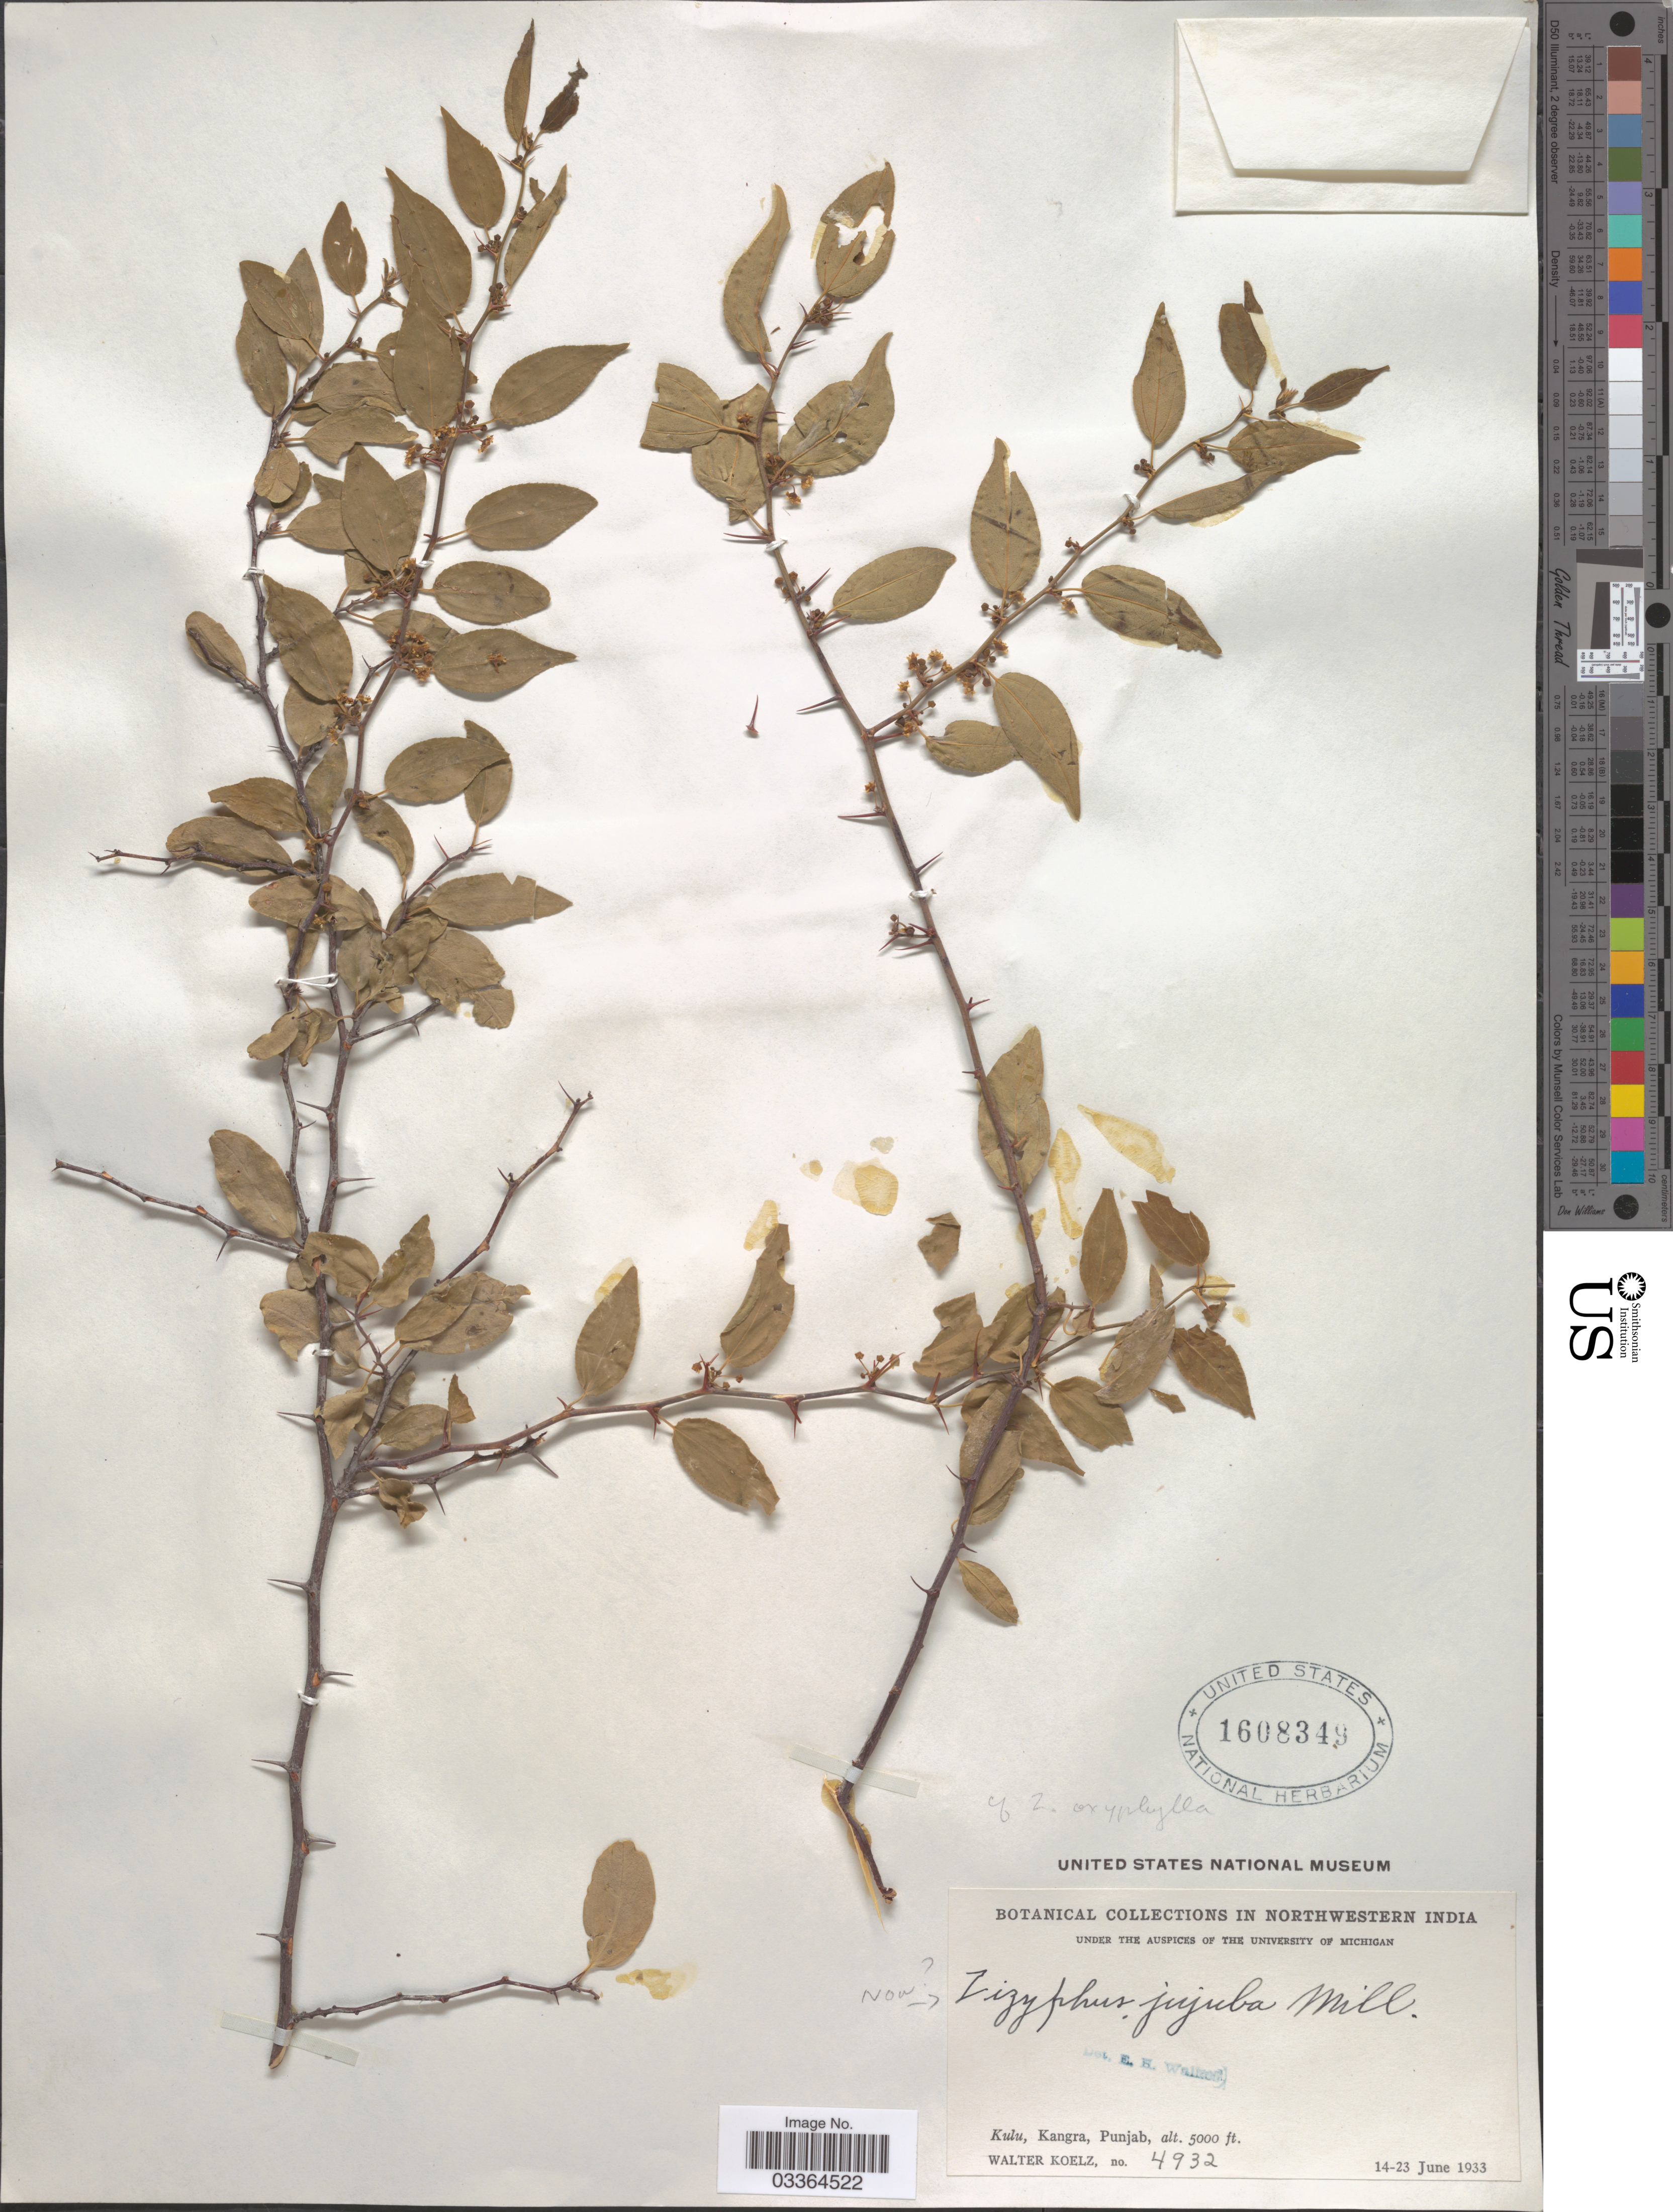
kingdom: Plantae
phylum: Tracheophyta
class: Magnoliopsida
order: Rosales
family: Rhamnaceae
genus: Ziziphus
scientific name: Ziziphus oxyphylla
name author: Edgew.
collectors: W. N. Koelz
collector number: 4932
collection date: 1933-06-14/1933-06-23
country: India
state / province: Punjab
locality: Northwestern India. Kulu, Kangra.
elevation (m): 1524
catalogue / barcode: US 1608349